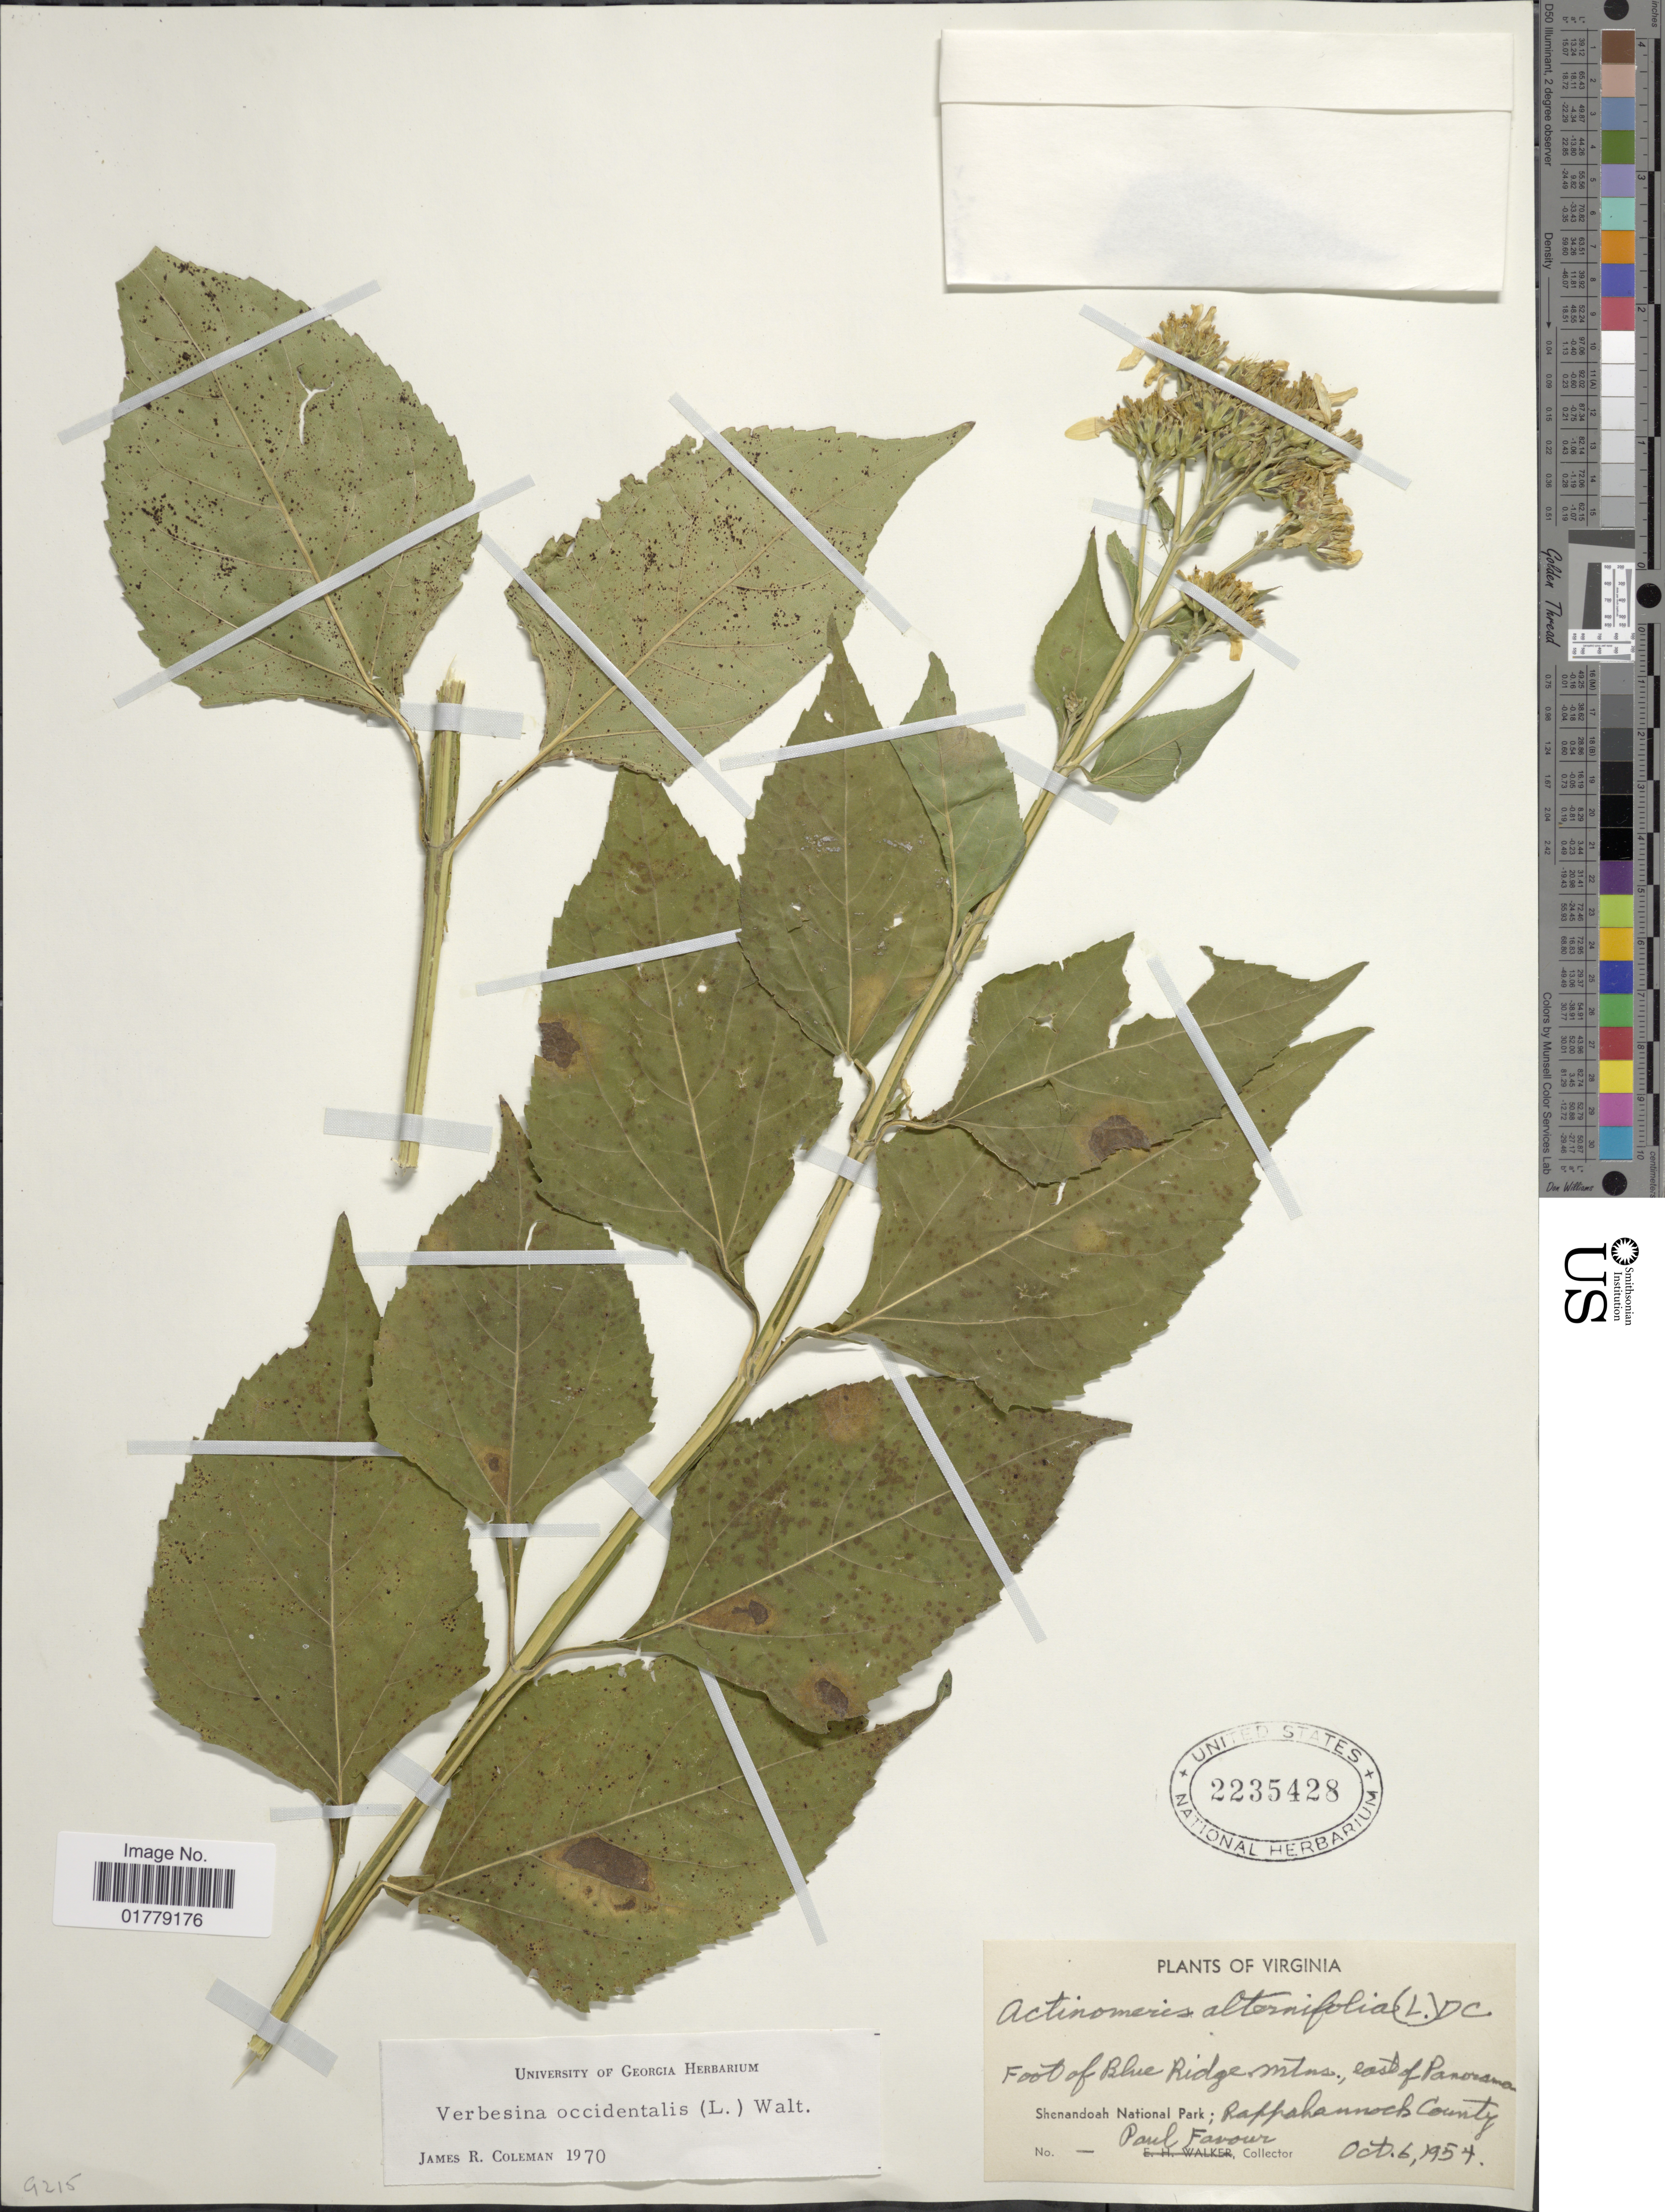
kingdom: Plantae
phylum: Tracheophyta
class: Magnoliopsida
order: Asterales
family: Asteraceae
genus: Verbesina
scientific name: Verbesina occidentalis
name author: (L.) Walter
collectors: P. Favour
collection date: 1954-10-06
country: United States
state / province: Virginia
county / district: Rappahannock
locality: Foot of Blue Ridge Mtns., east of Panorama. Shenandoah National Park.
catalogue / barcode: US 2235428